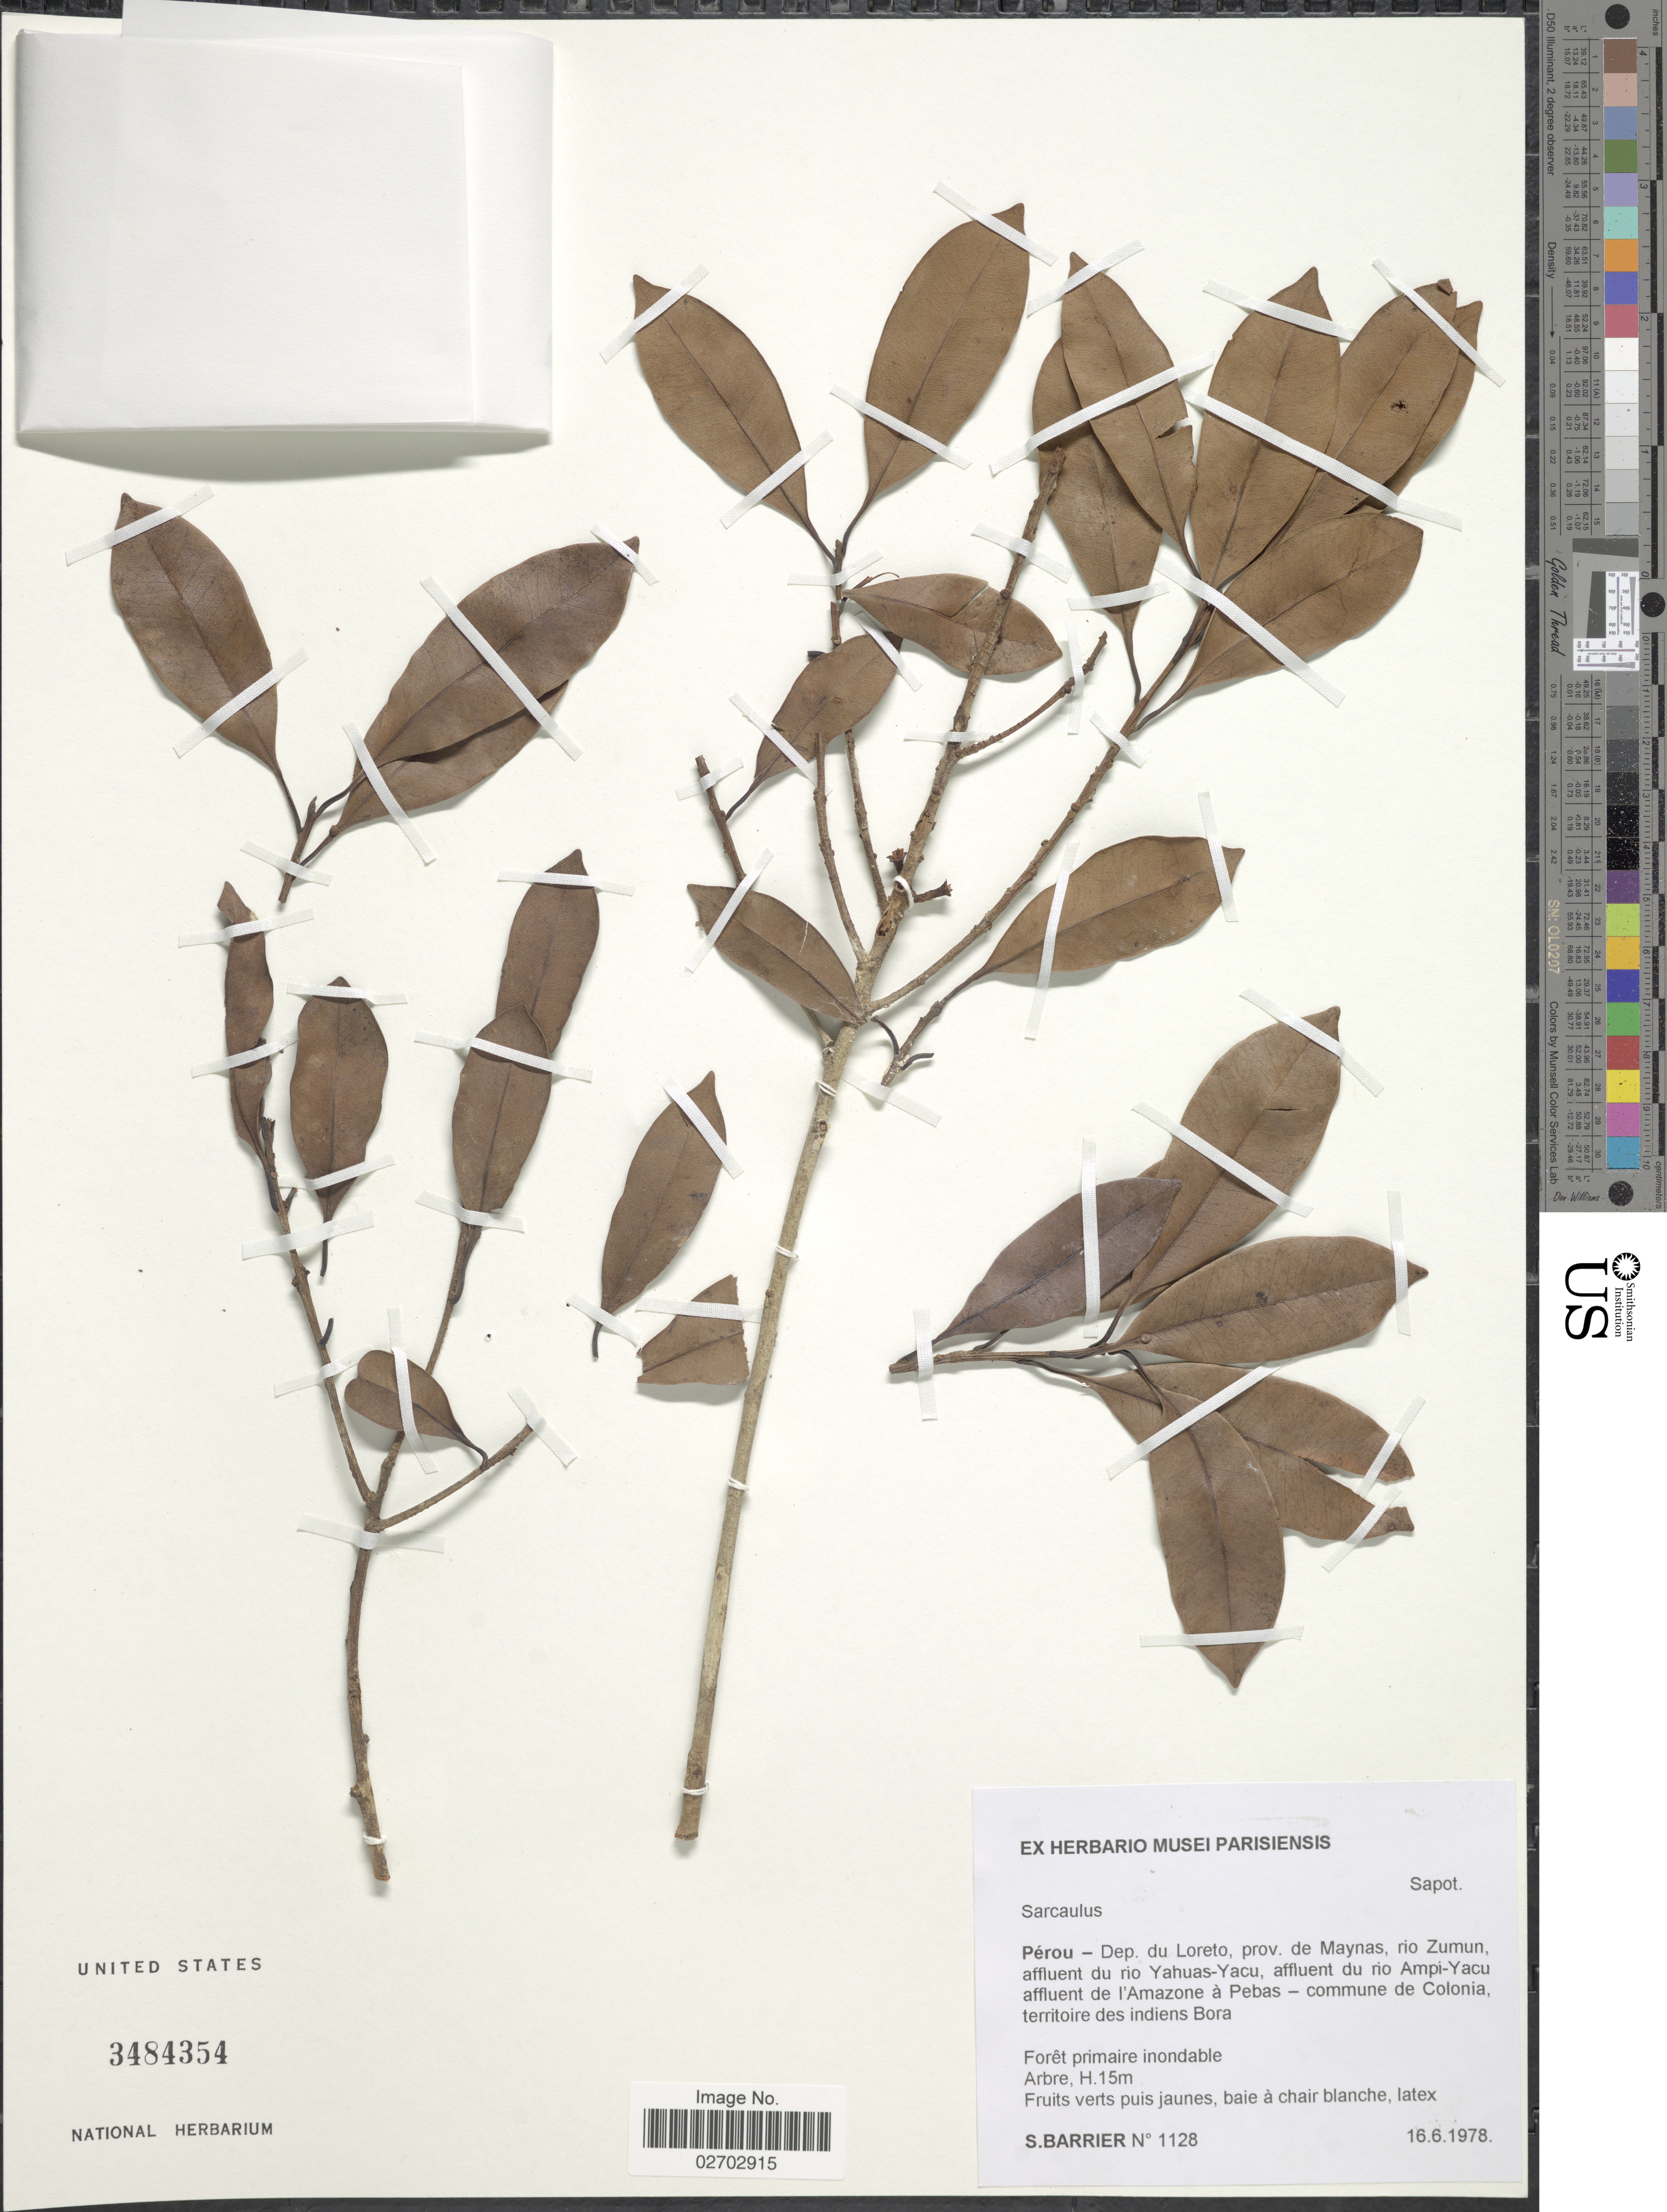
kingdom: Plantae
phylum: Tracheophyta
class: Magnoliopsida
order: Ericales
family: Sapotaceae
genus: Sarcaulus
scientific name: Sarcaulus sp.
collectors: S. Barrier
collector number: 1128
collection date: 1978-06-16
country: Peru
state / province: Loreto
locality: Prov. de Maynas, rio Zumun, affluent du rio Yahuas-Yacu, affluent du rio Ampi-Yacu affluent de l'Amazone a Pebas - commune de Colonia, territoire des indiens Bora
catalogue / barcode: US 3484354